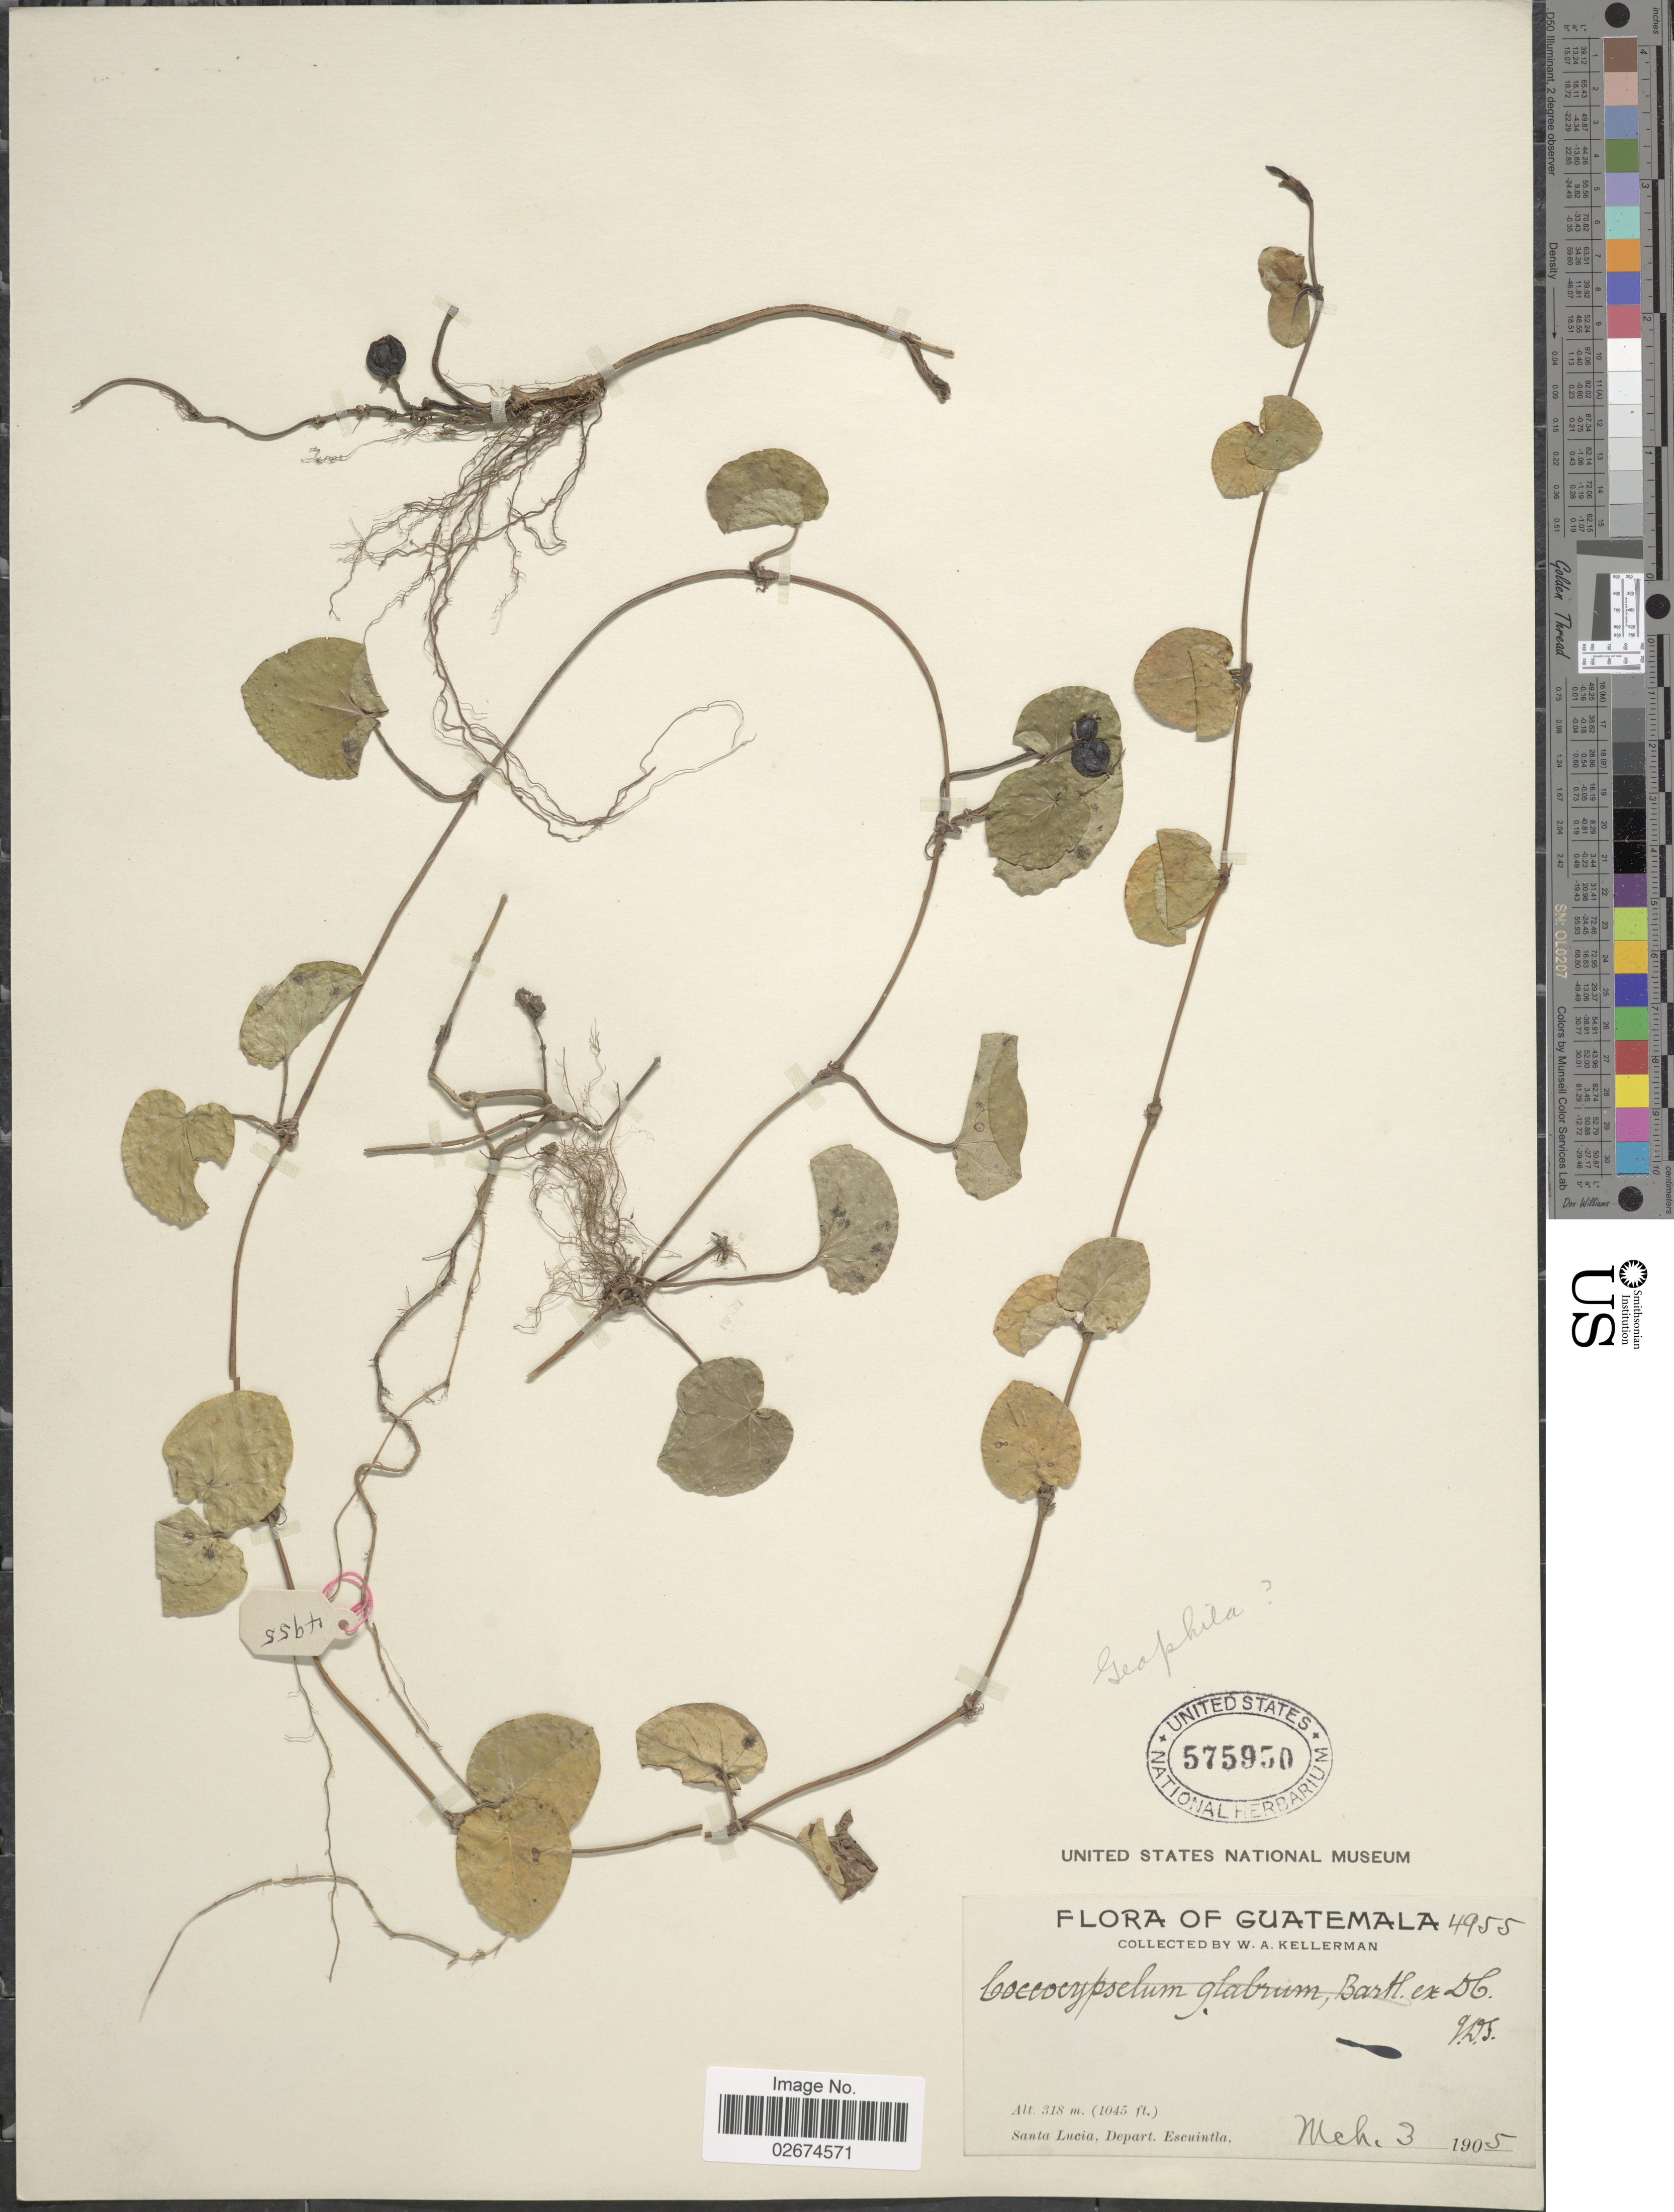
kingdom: Plantae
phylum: Tracheophyta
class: Magnoliopsida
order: Gentianales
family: Rubiaceae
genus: Geophila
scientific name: Geophila macropoda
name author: (Ruiz & Pav.) DC.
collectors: W. Kellerman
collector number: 4955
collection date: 1905-03-03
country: Guatemala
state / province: Escuintla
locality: Santa Lucia, Depart. Escuintla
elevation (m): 318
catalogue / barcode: US 575950